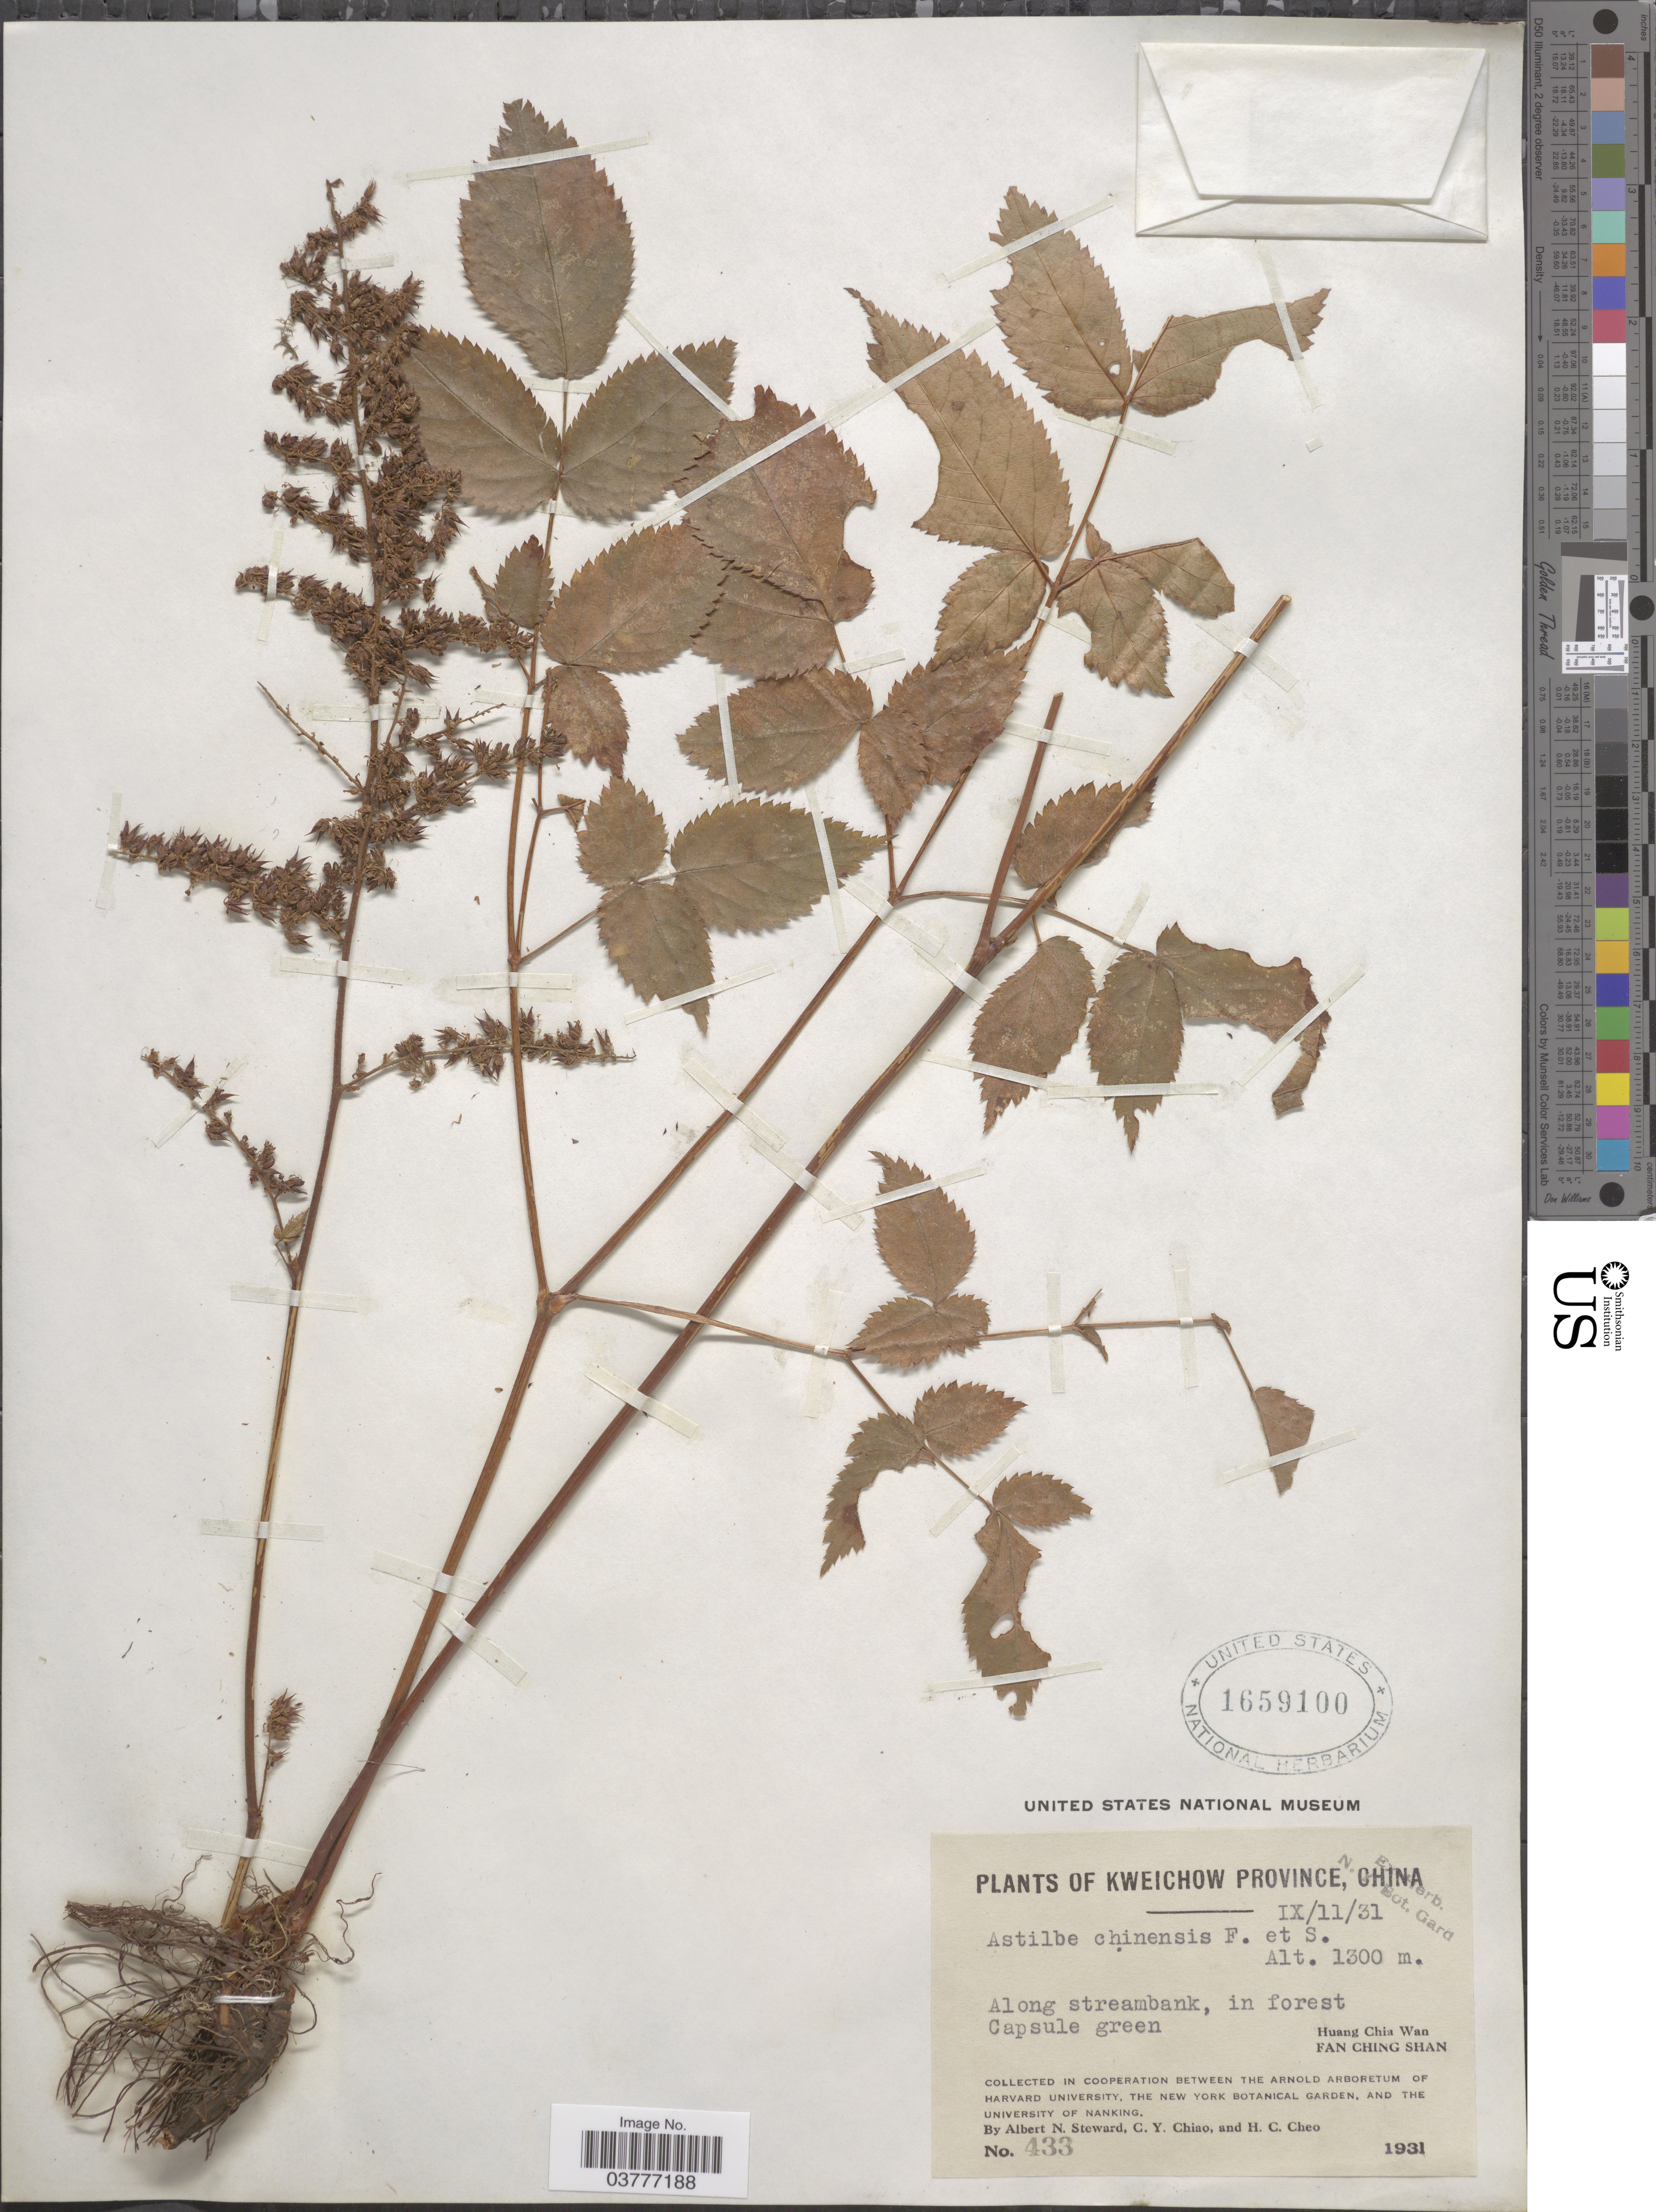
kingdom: Plantae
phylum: Tracheophyta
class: Magnoliopsida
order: Saxifragales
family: Saxifragaceae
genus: Astilbe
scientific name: Astilbe chinensis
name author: (Maxim.) Franch. & Sav.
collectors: A. N. Steward, C. Y. Chiao & H. Cheo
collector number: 433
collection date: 1931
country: China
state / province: Guizhou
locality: Kweichow Province. Huang Chia Wan, Fan Ching Shan.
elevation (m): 1300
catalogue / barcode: US 1659100